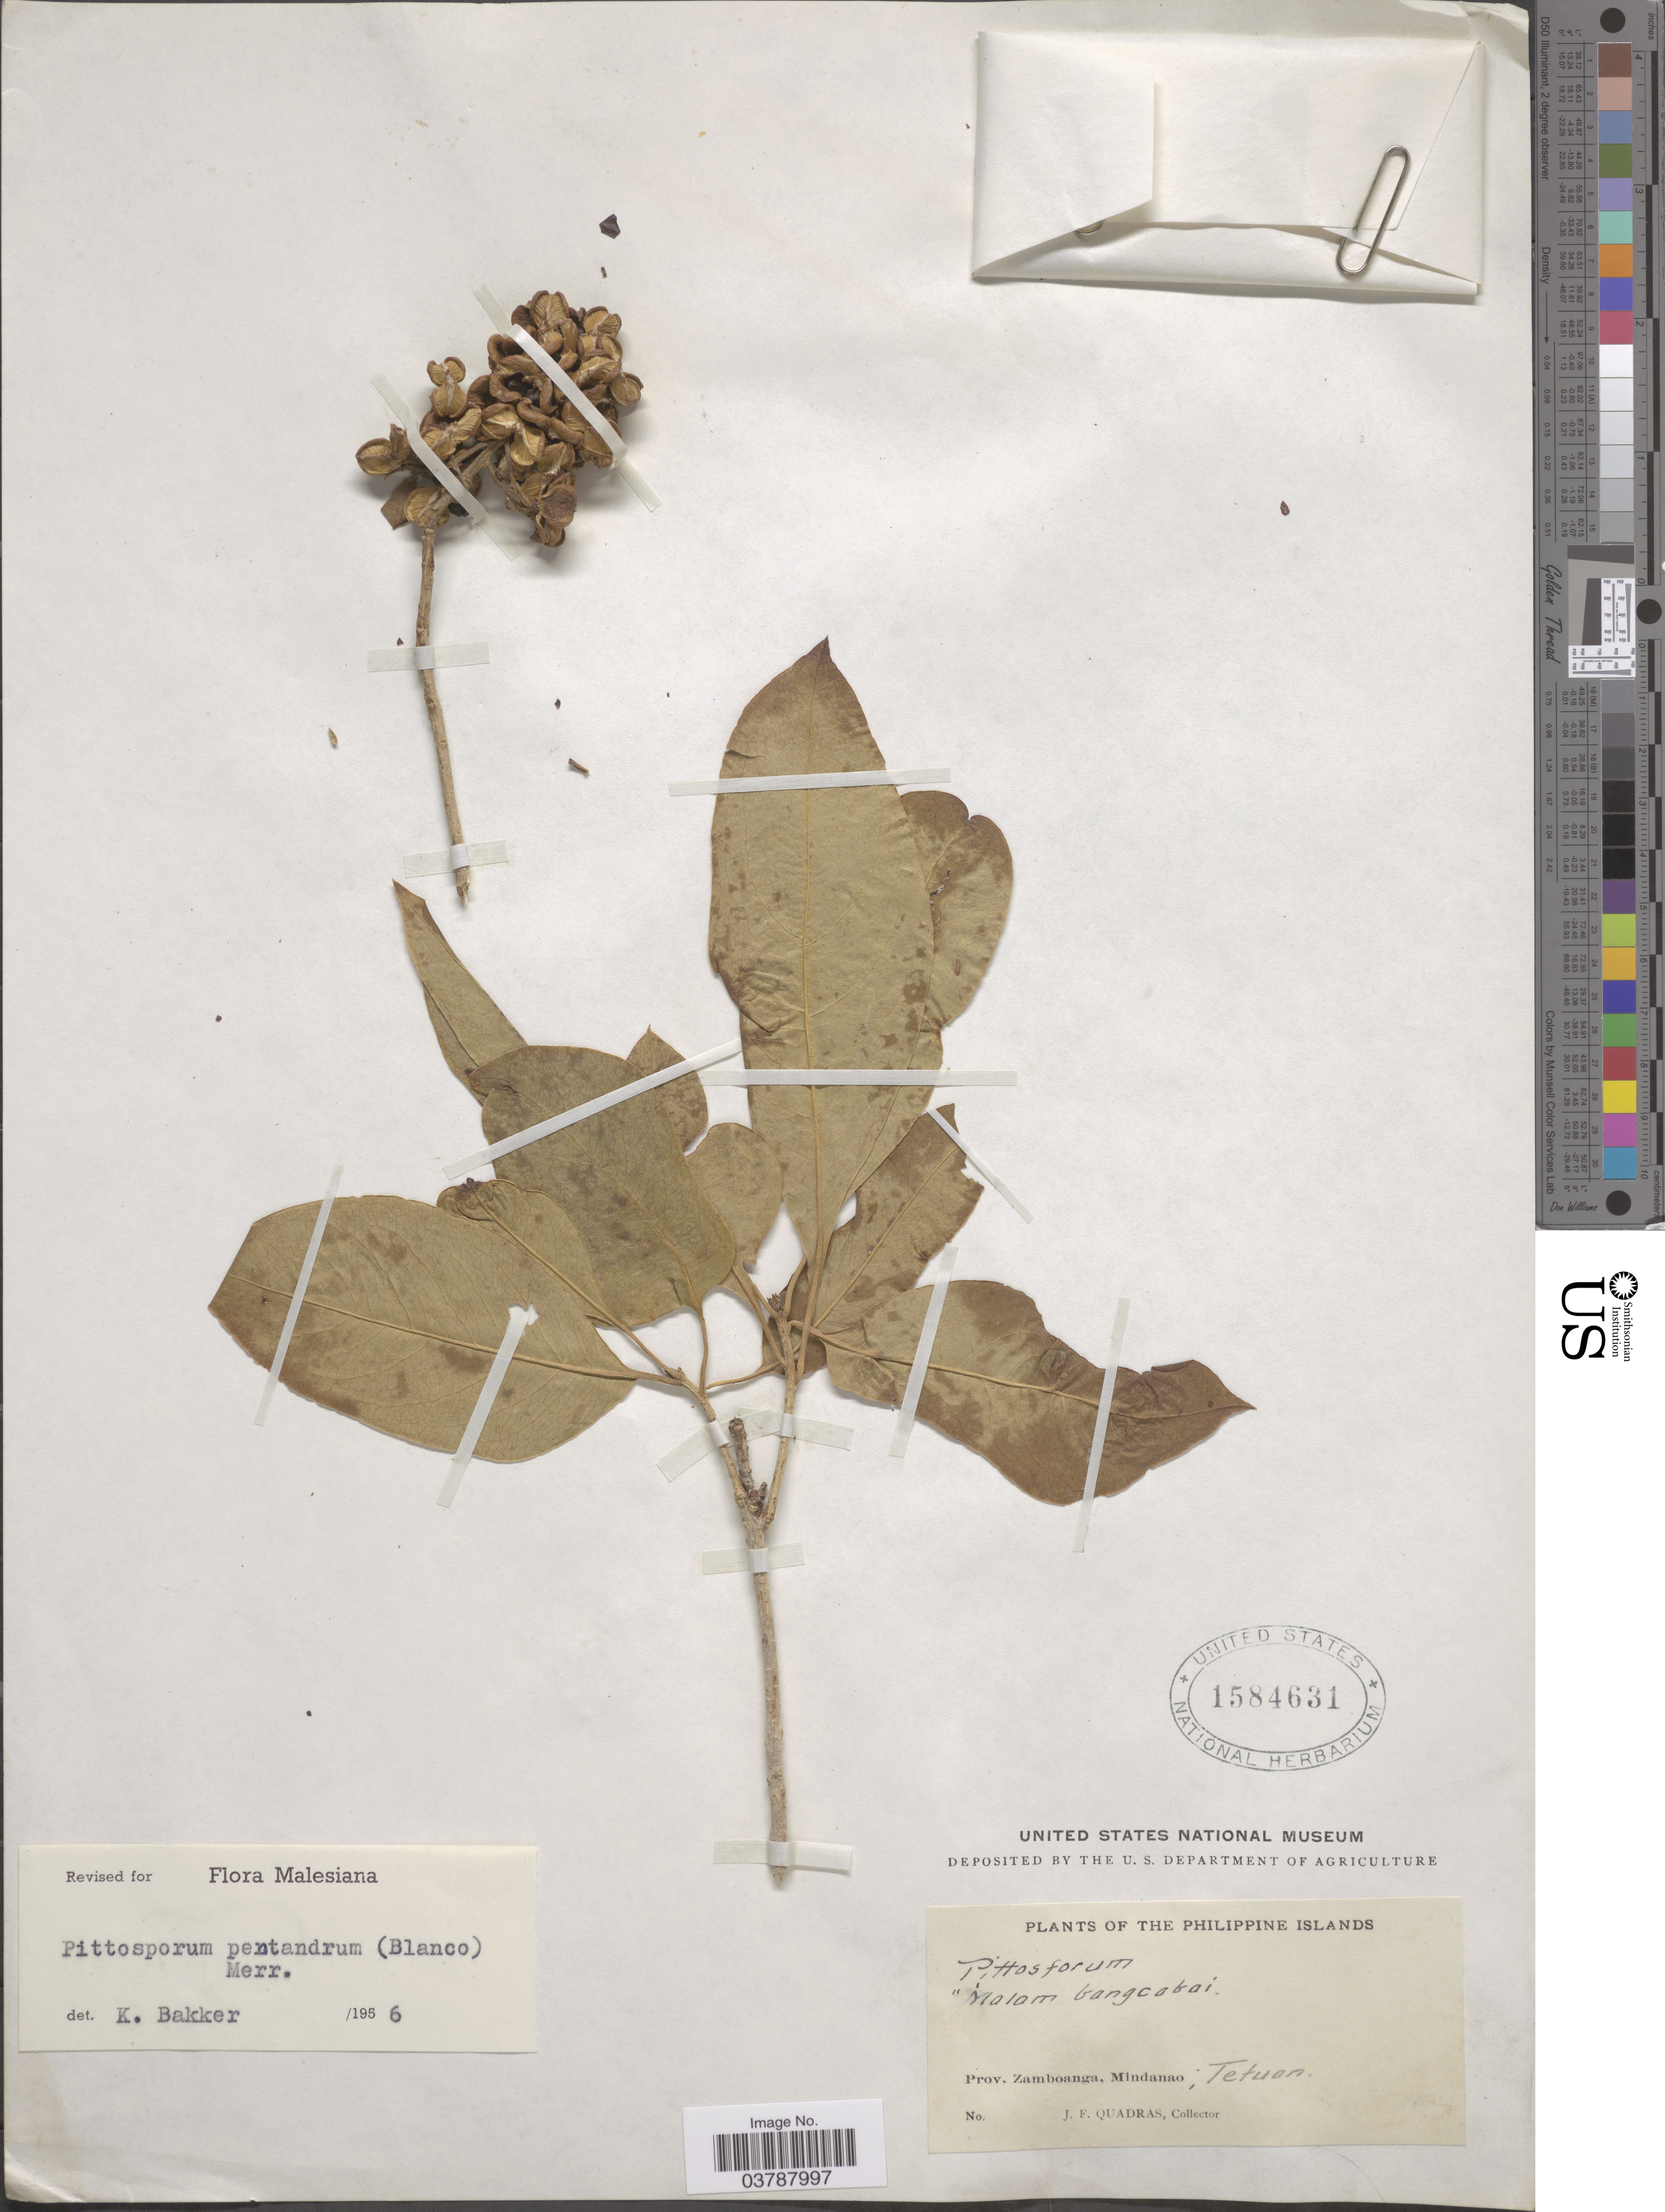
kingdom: Plantae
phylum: Tracheophyta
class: Magnoliopsida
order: Apiales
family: Pittosporaceae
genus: Pittosporum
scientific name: Pittosporum pentandrum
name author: (Blanco) Merr.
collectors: J. Quadras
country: Philippines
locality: Prov. Zamboanga, Mindanao; Tetuan.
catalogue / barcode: US 1584631